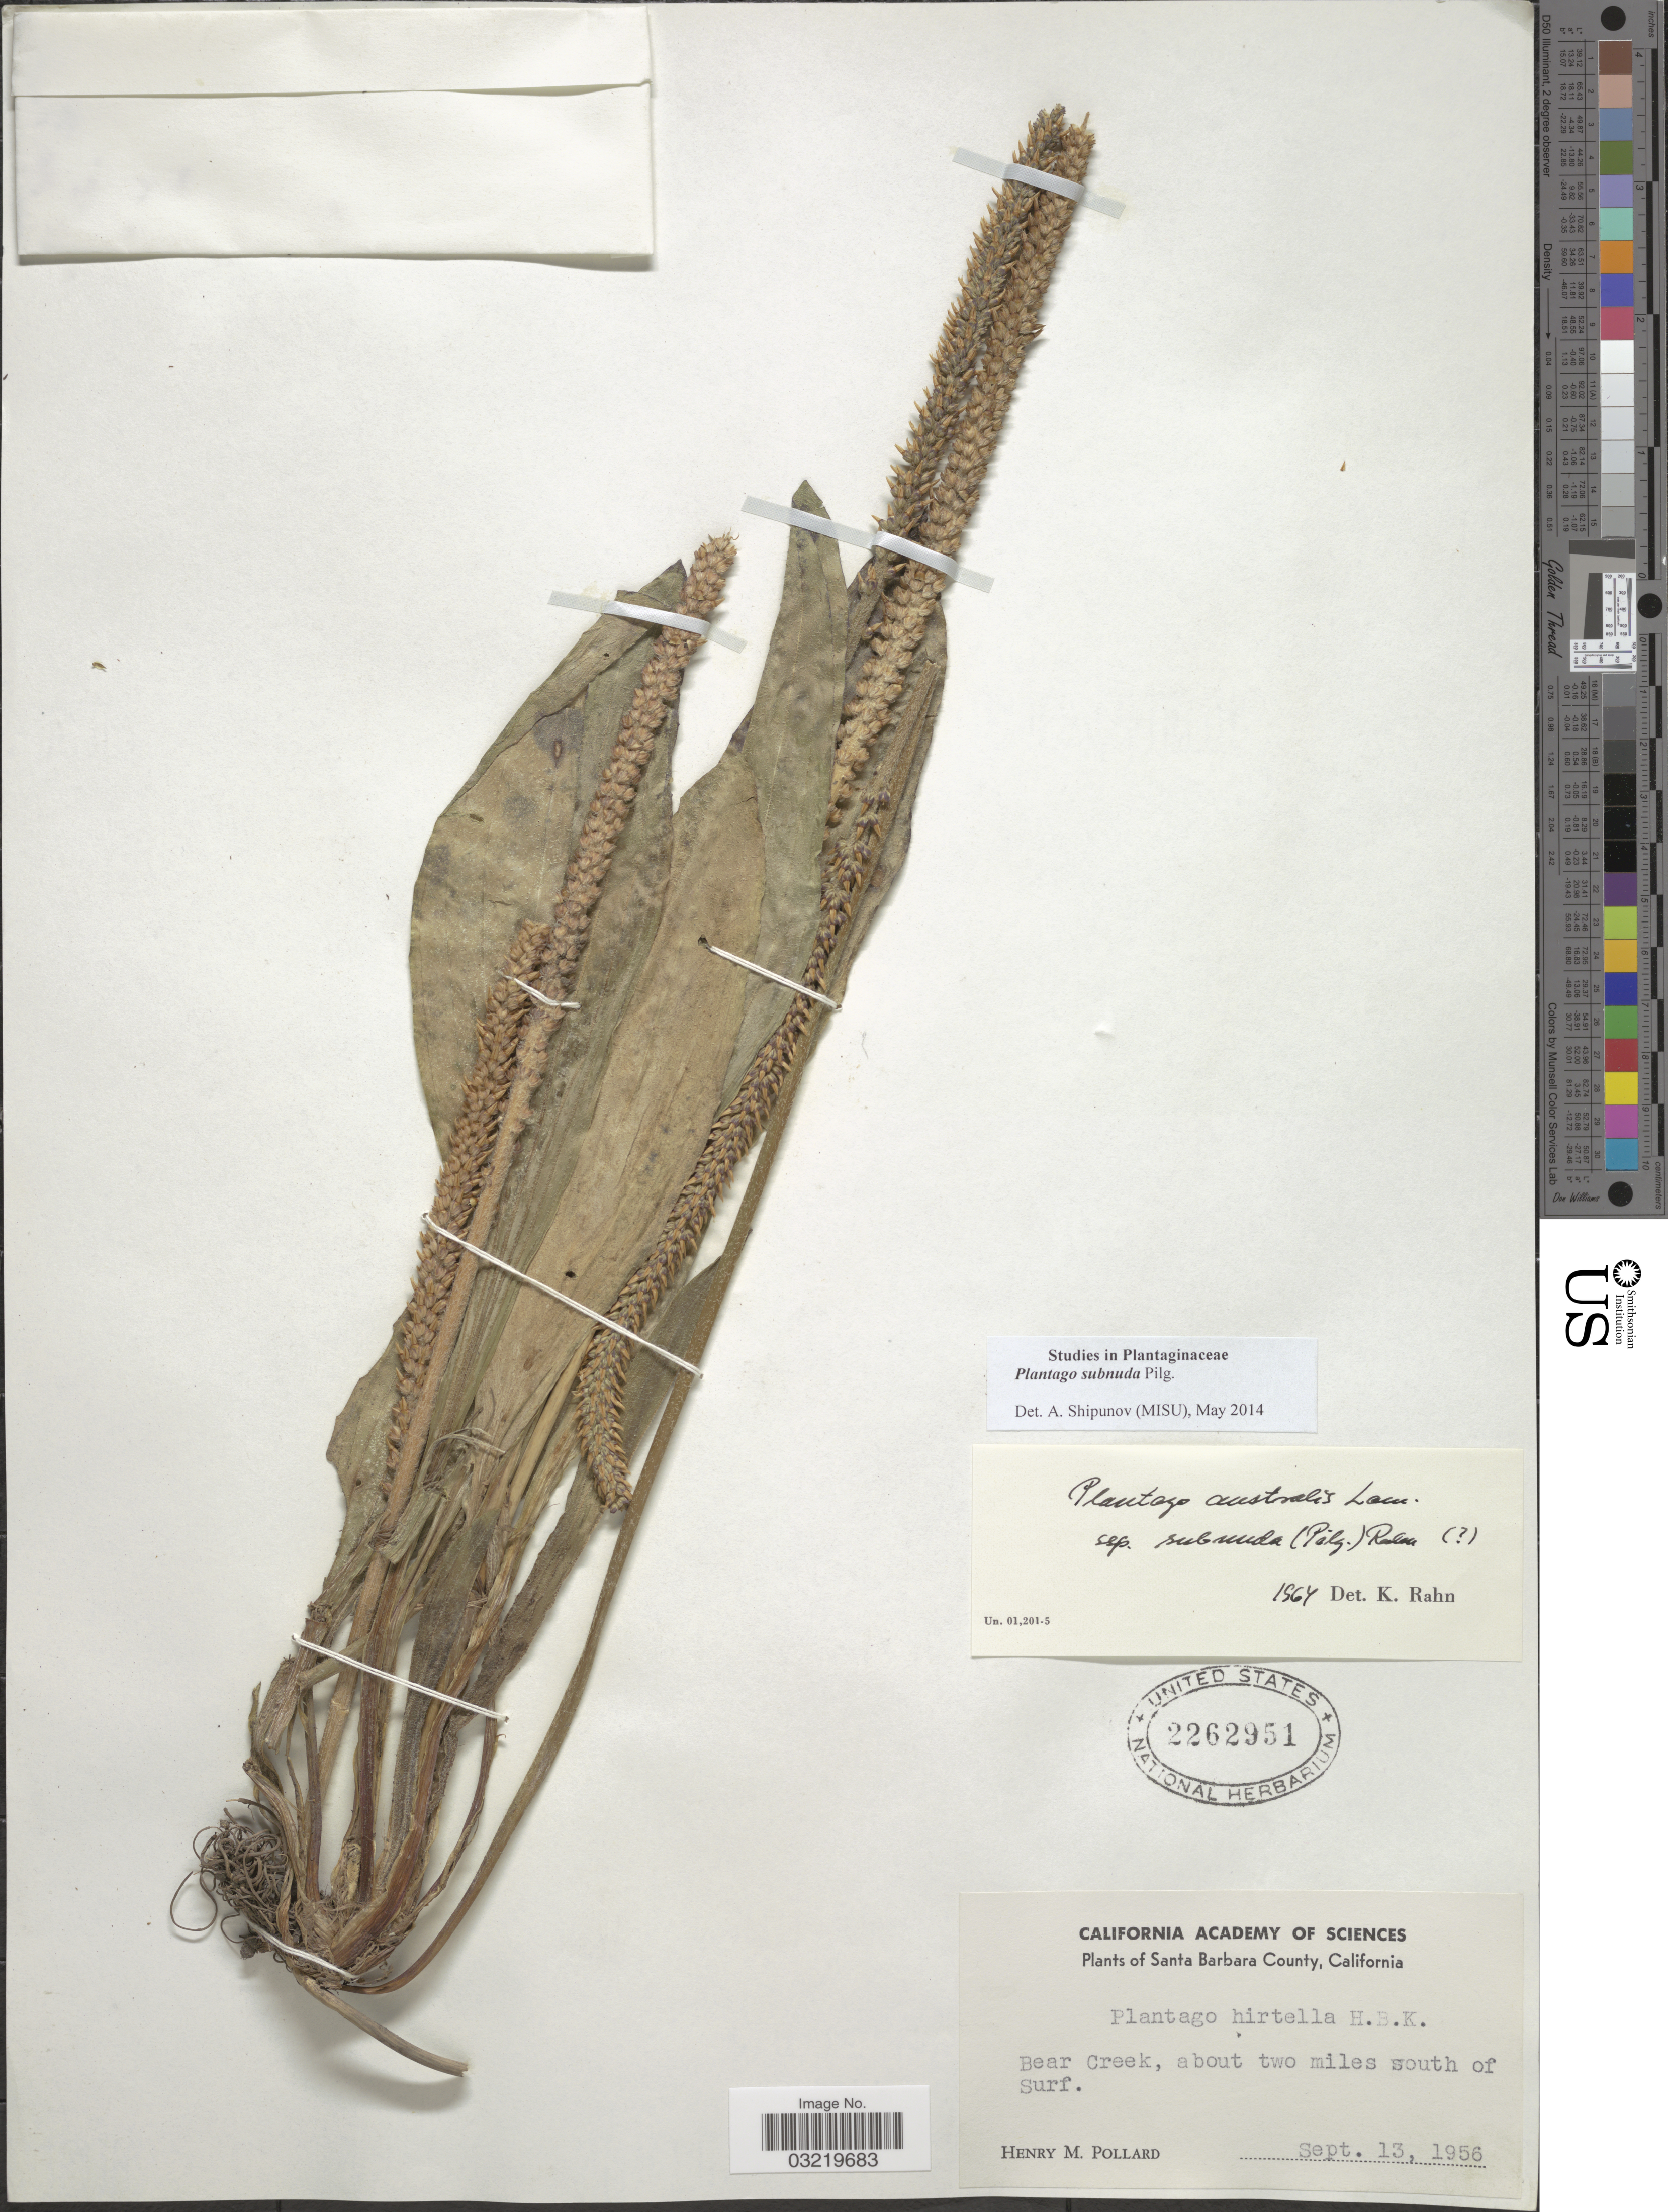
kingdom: Plantae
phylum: Tracheophyta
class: Magnoliopsida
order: Lamiales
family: Plantaginaceae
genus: Plantago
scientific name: Plantago subnuda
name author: Pilg.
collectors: H. M. Pollard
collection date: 1956-09-13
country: United States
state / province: California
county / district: Santa Barbara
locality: Santa Barbara County, Bear Creek, about two miles south of Surf.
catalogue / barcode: US 2262951